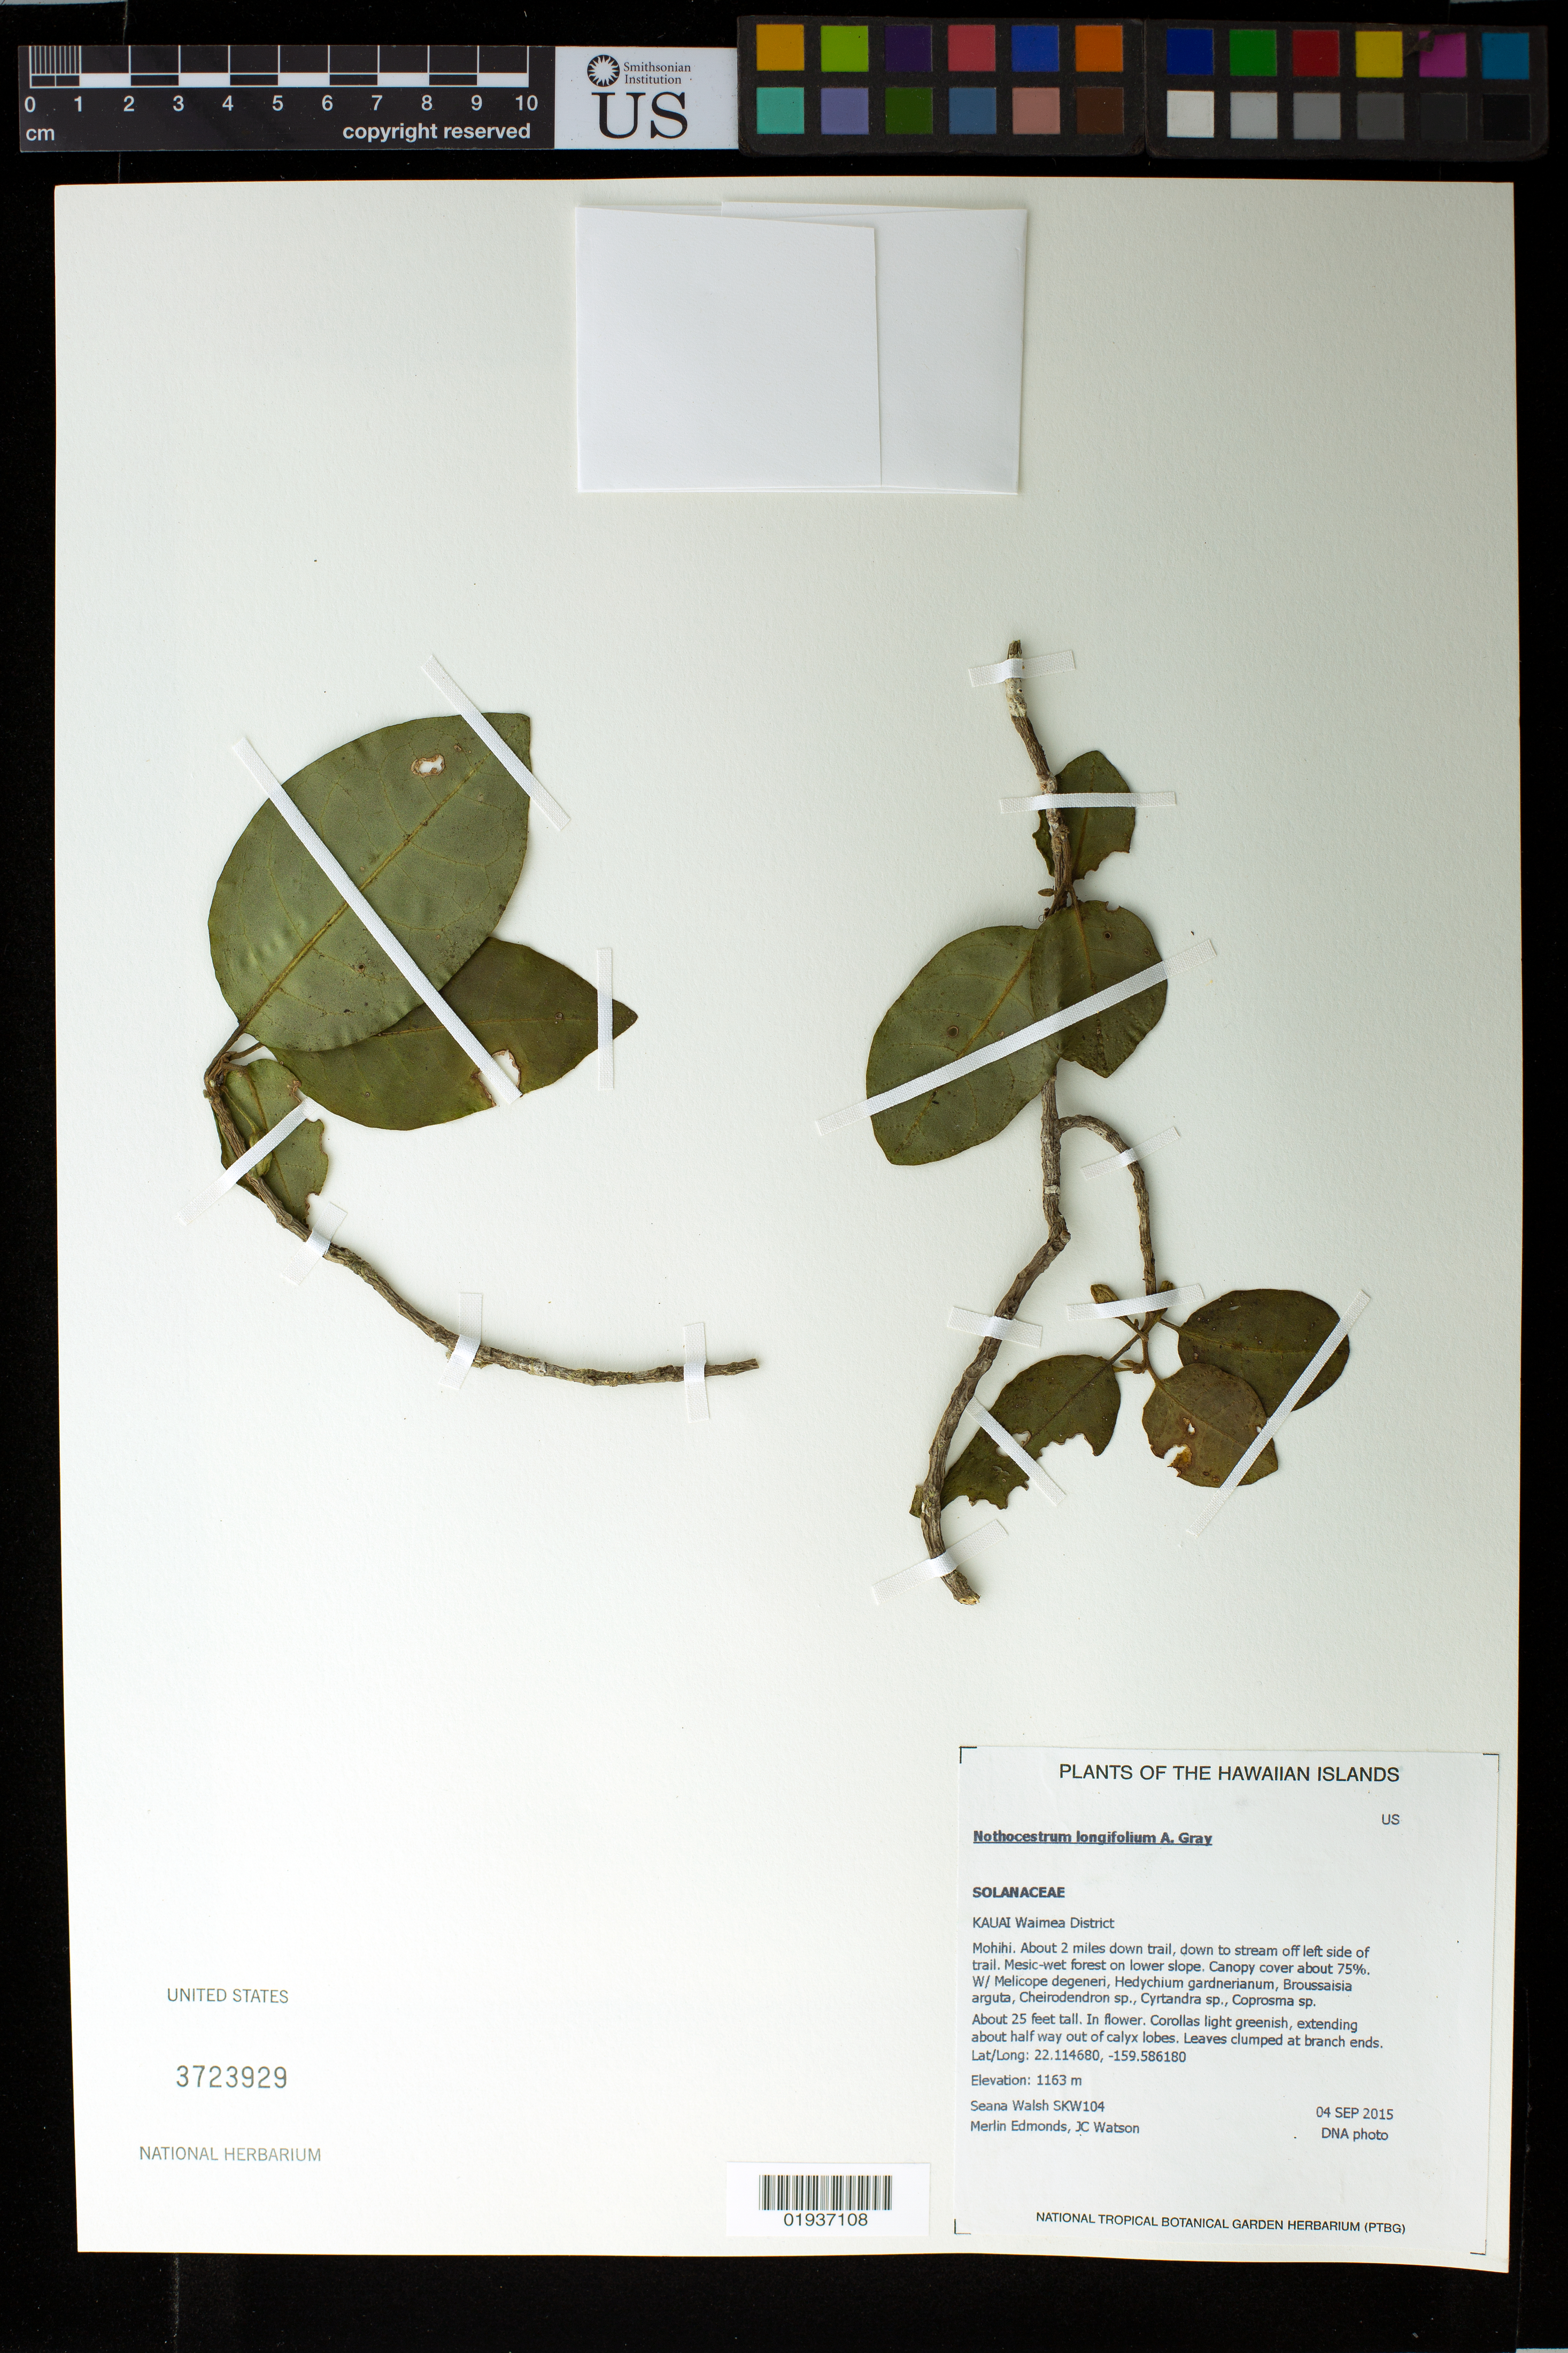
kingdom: Plantae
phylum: Tracheophyta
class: Magnoliopsida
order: Solanales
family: Solanaceae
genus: Nothocestrum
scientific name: Nothocestrum longifolium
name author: A. Gray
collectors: S. Walsh, M. Edmonds & J. Watson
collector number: SKW104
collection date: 2015-09-04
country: United States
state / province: Hawaii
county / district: Kauai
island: Kaua'i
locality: Waimea District, Mohihi, about 2 miles down trail, down to stream off left side of trail.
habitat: Mesic-wet forest on lower slope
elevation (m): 1163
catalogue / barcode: US 3723929